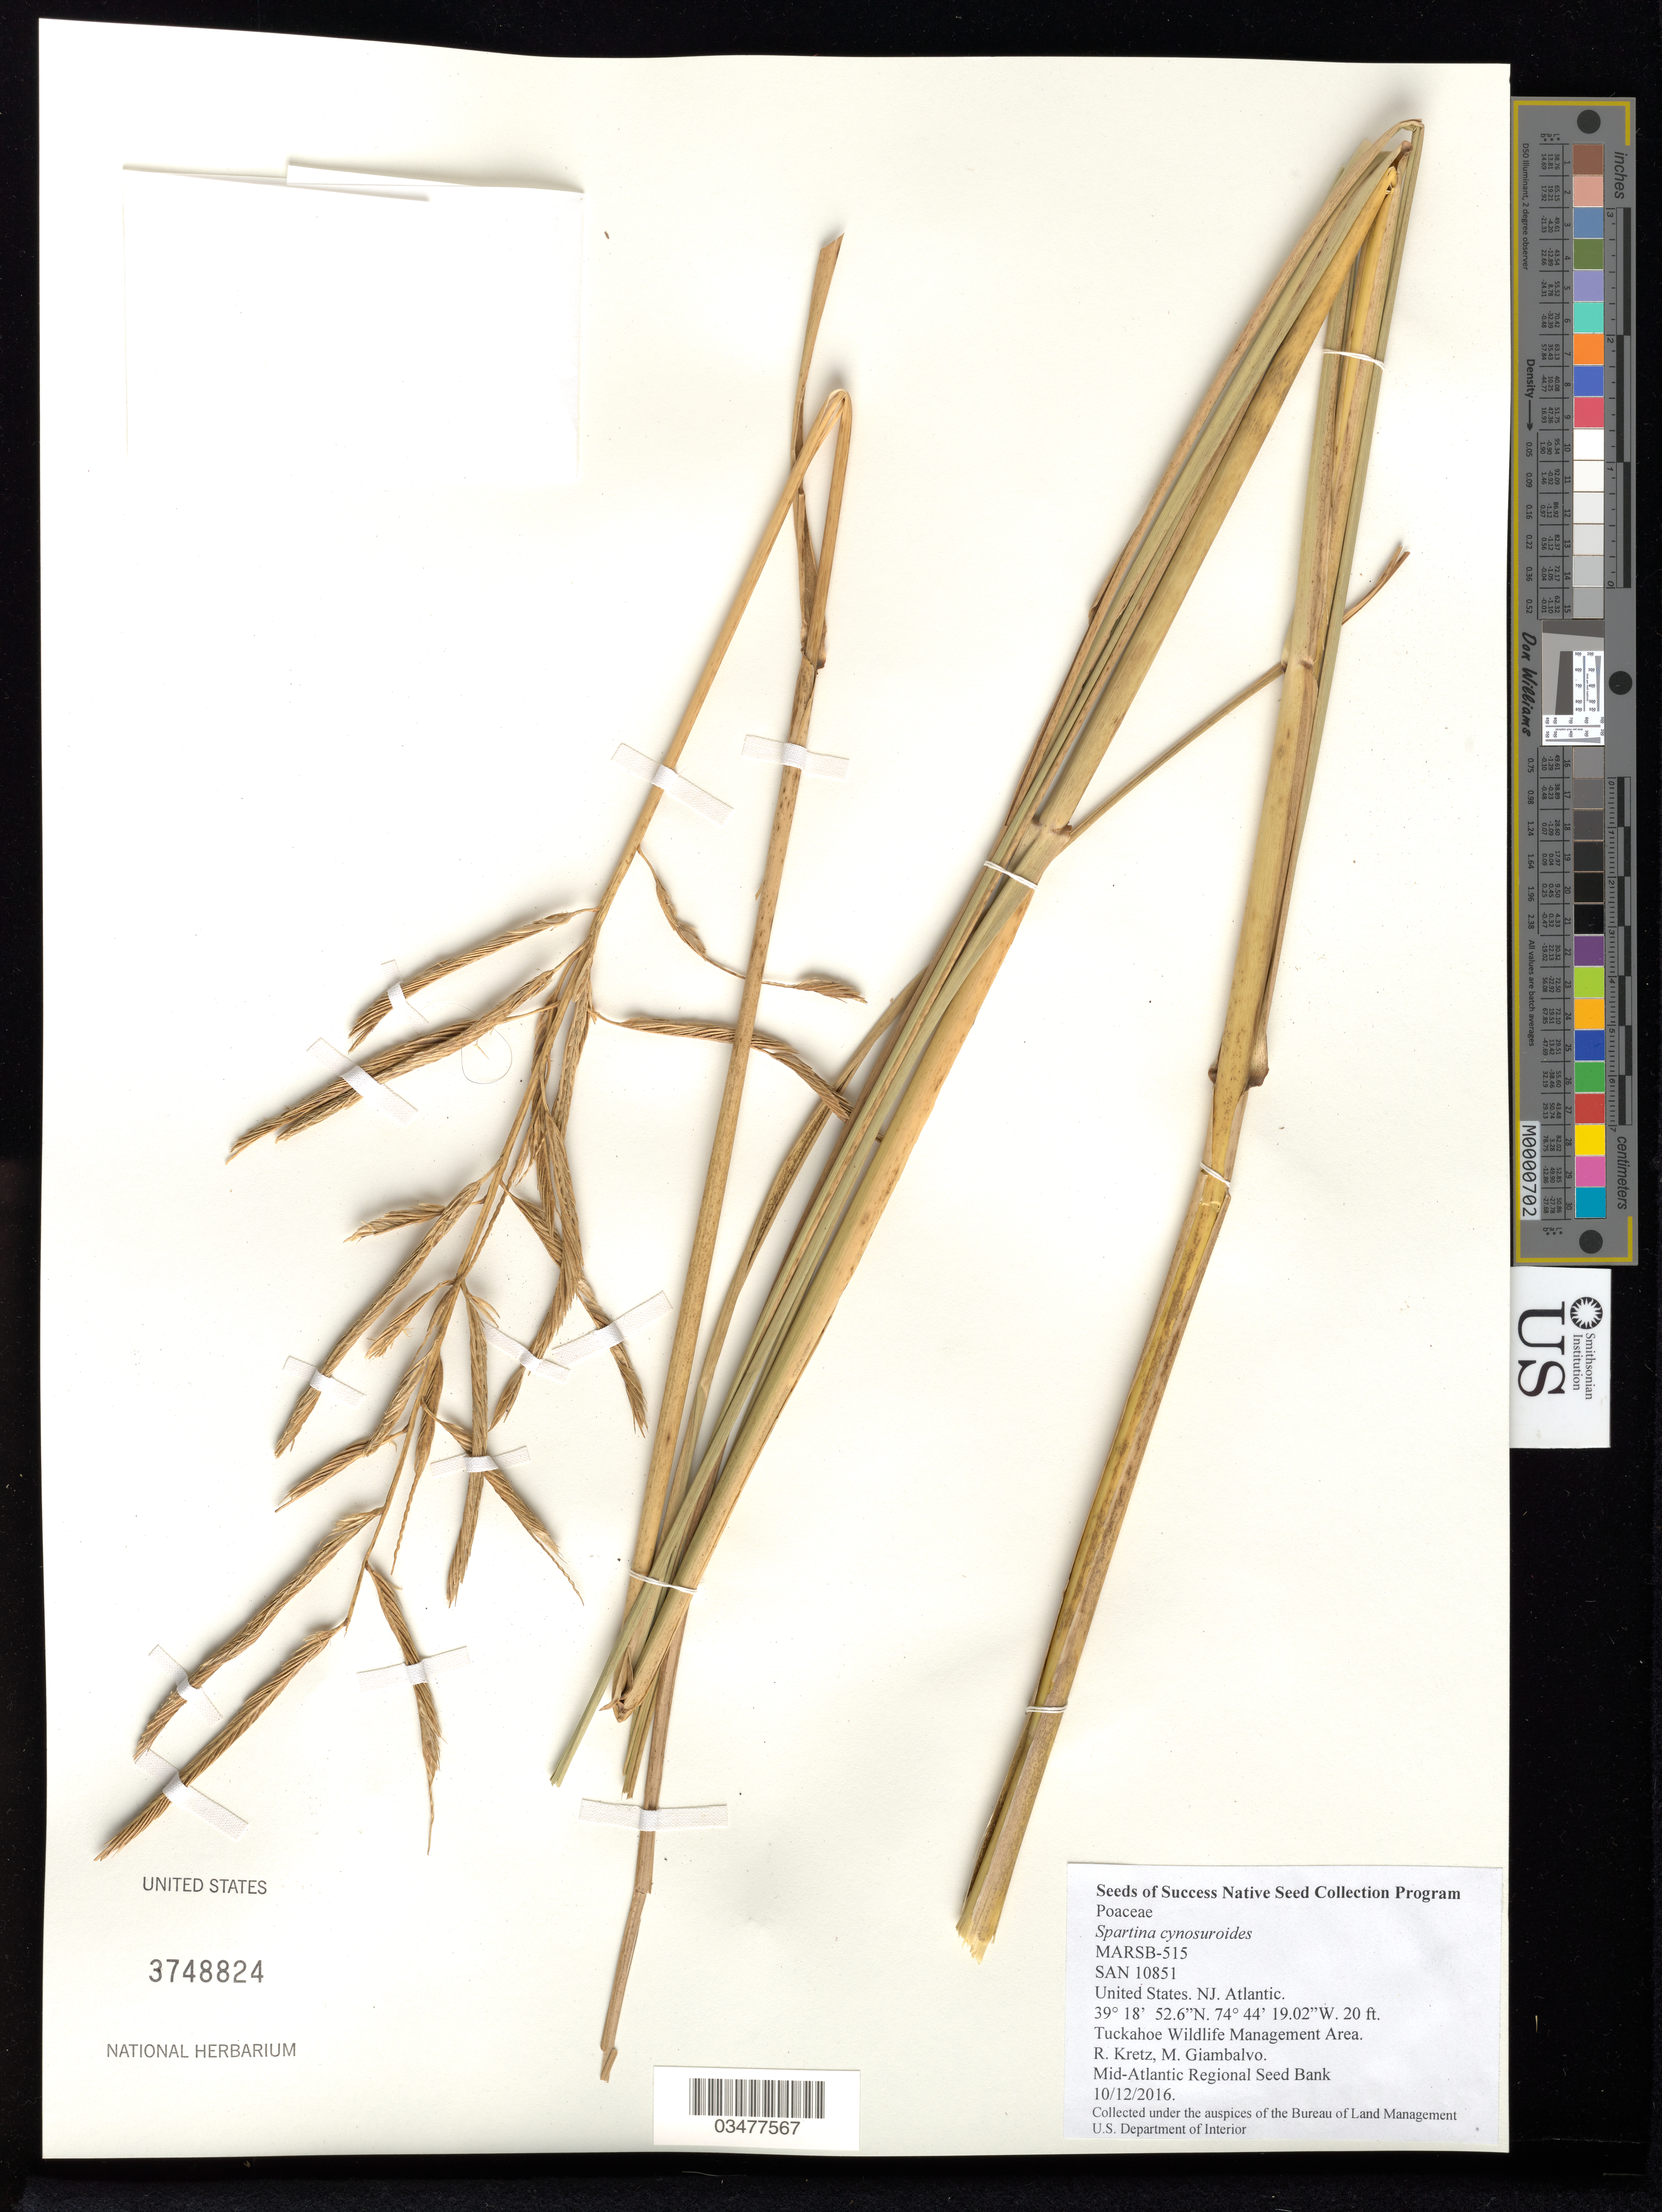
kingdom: Plantae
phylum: Tracheophyta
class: Liliopsida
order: Poales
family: Poaceae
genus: Spartina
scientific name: Spartina cynosuroides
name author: (L.) Roth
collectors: R. Kretz & M. Giambalvo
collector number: MARSB-515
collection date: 2016-10-12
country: United States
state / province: New Jersey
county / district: Atlantic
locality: Tuckahoe Wildlife Management Area, Griscom Rd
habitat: Tidal salt marsh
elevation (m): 6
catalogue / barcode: US 3748824